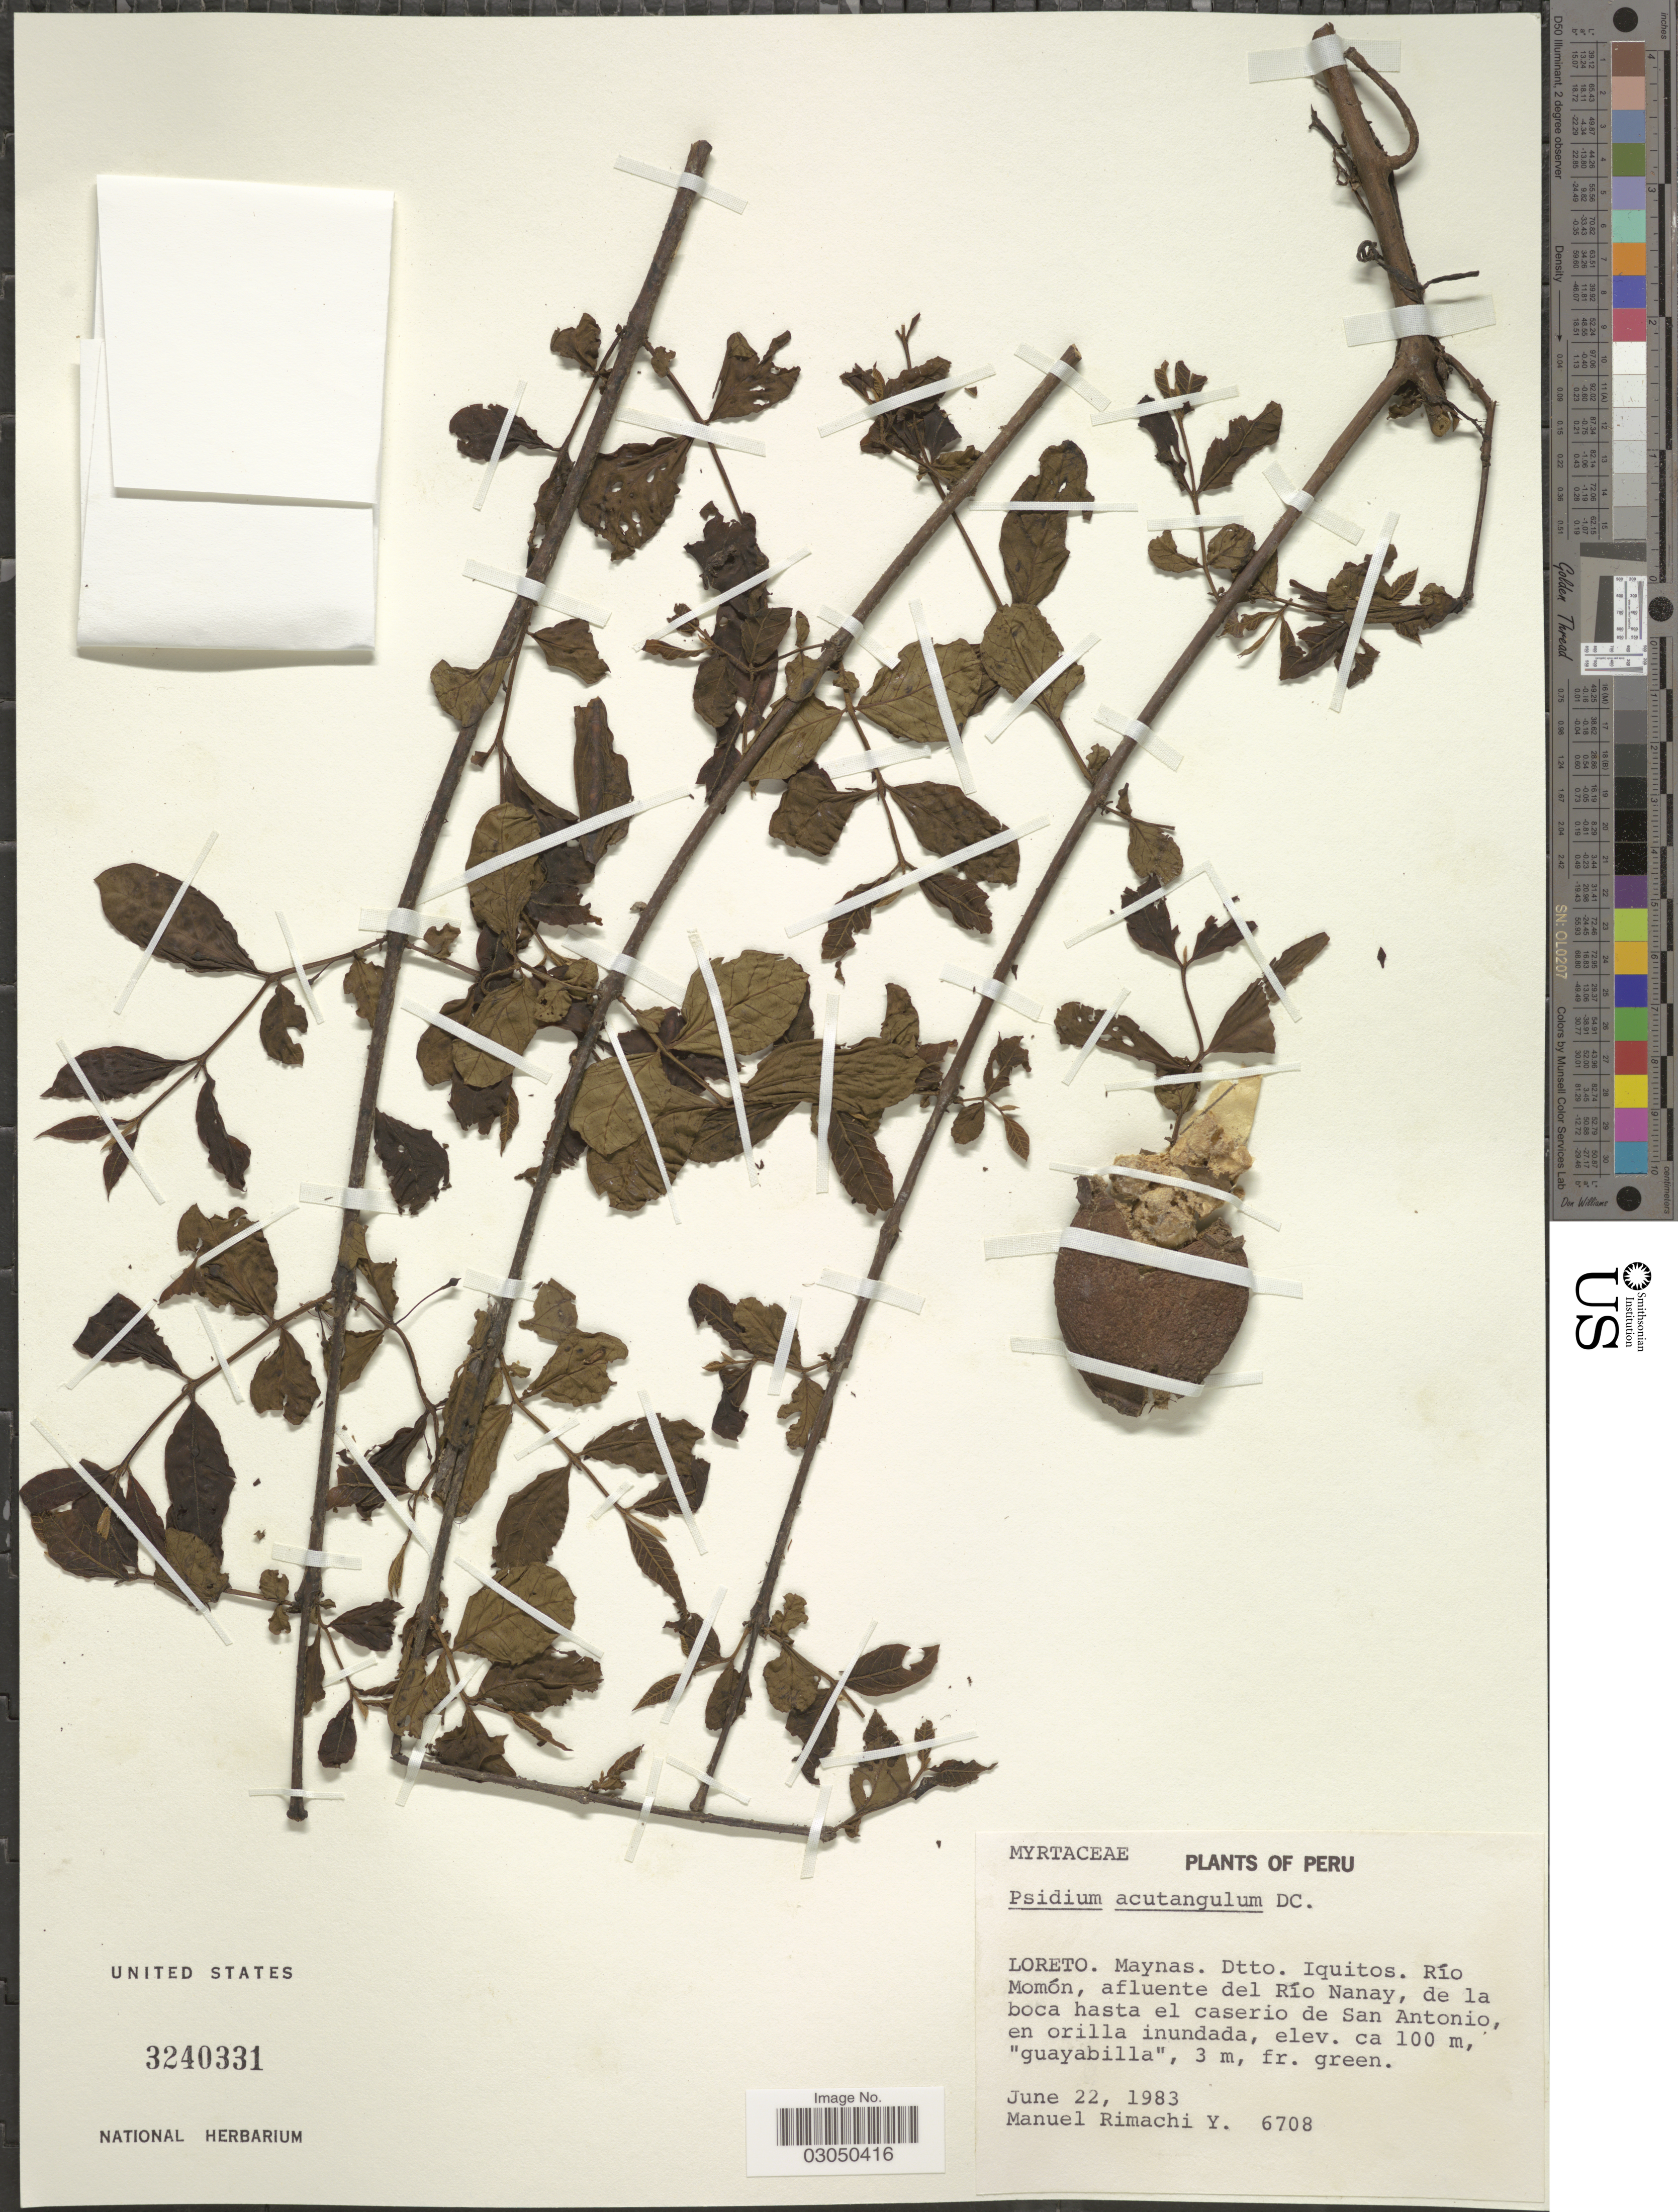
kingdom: Plantae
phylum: Tracheophyta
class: Magnoliopsida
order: Myrtales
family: Myrtaceae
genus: Psidium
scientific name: Psidium acutangulum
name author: (DC.) DC.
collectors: M. Rimachi Y.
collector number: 6708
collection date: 1983-06-22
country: Peru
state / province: Loreto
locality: Maynas. Dtto. Iquitos. Río Momón, afluente del Río Nanay, de la boca hasta el caserio de San Antonio.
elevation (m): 100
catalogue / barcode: US 3240331